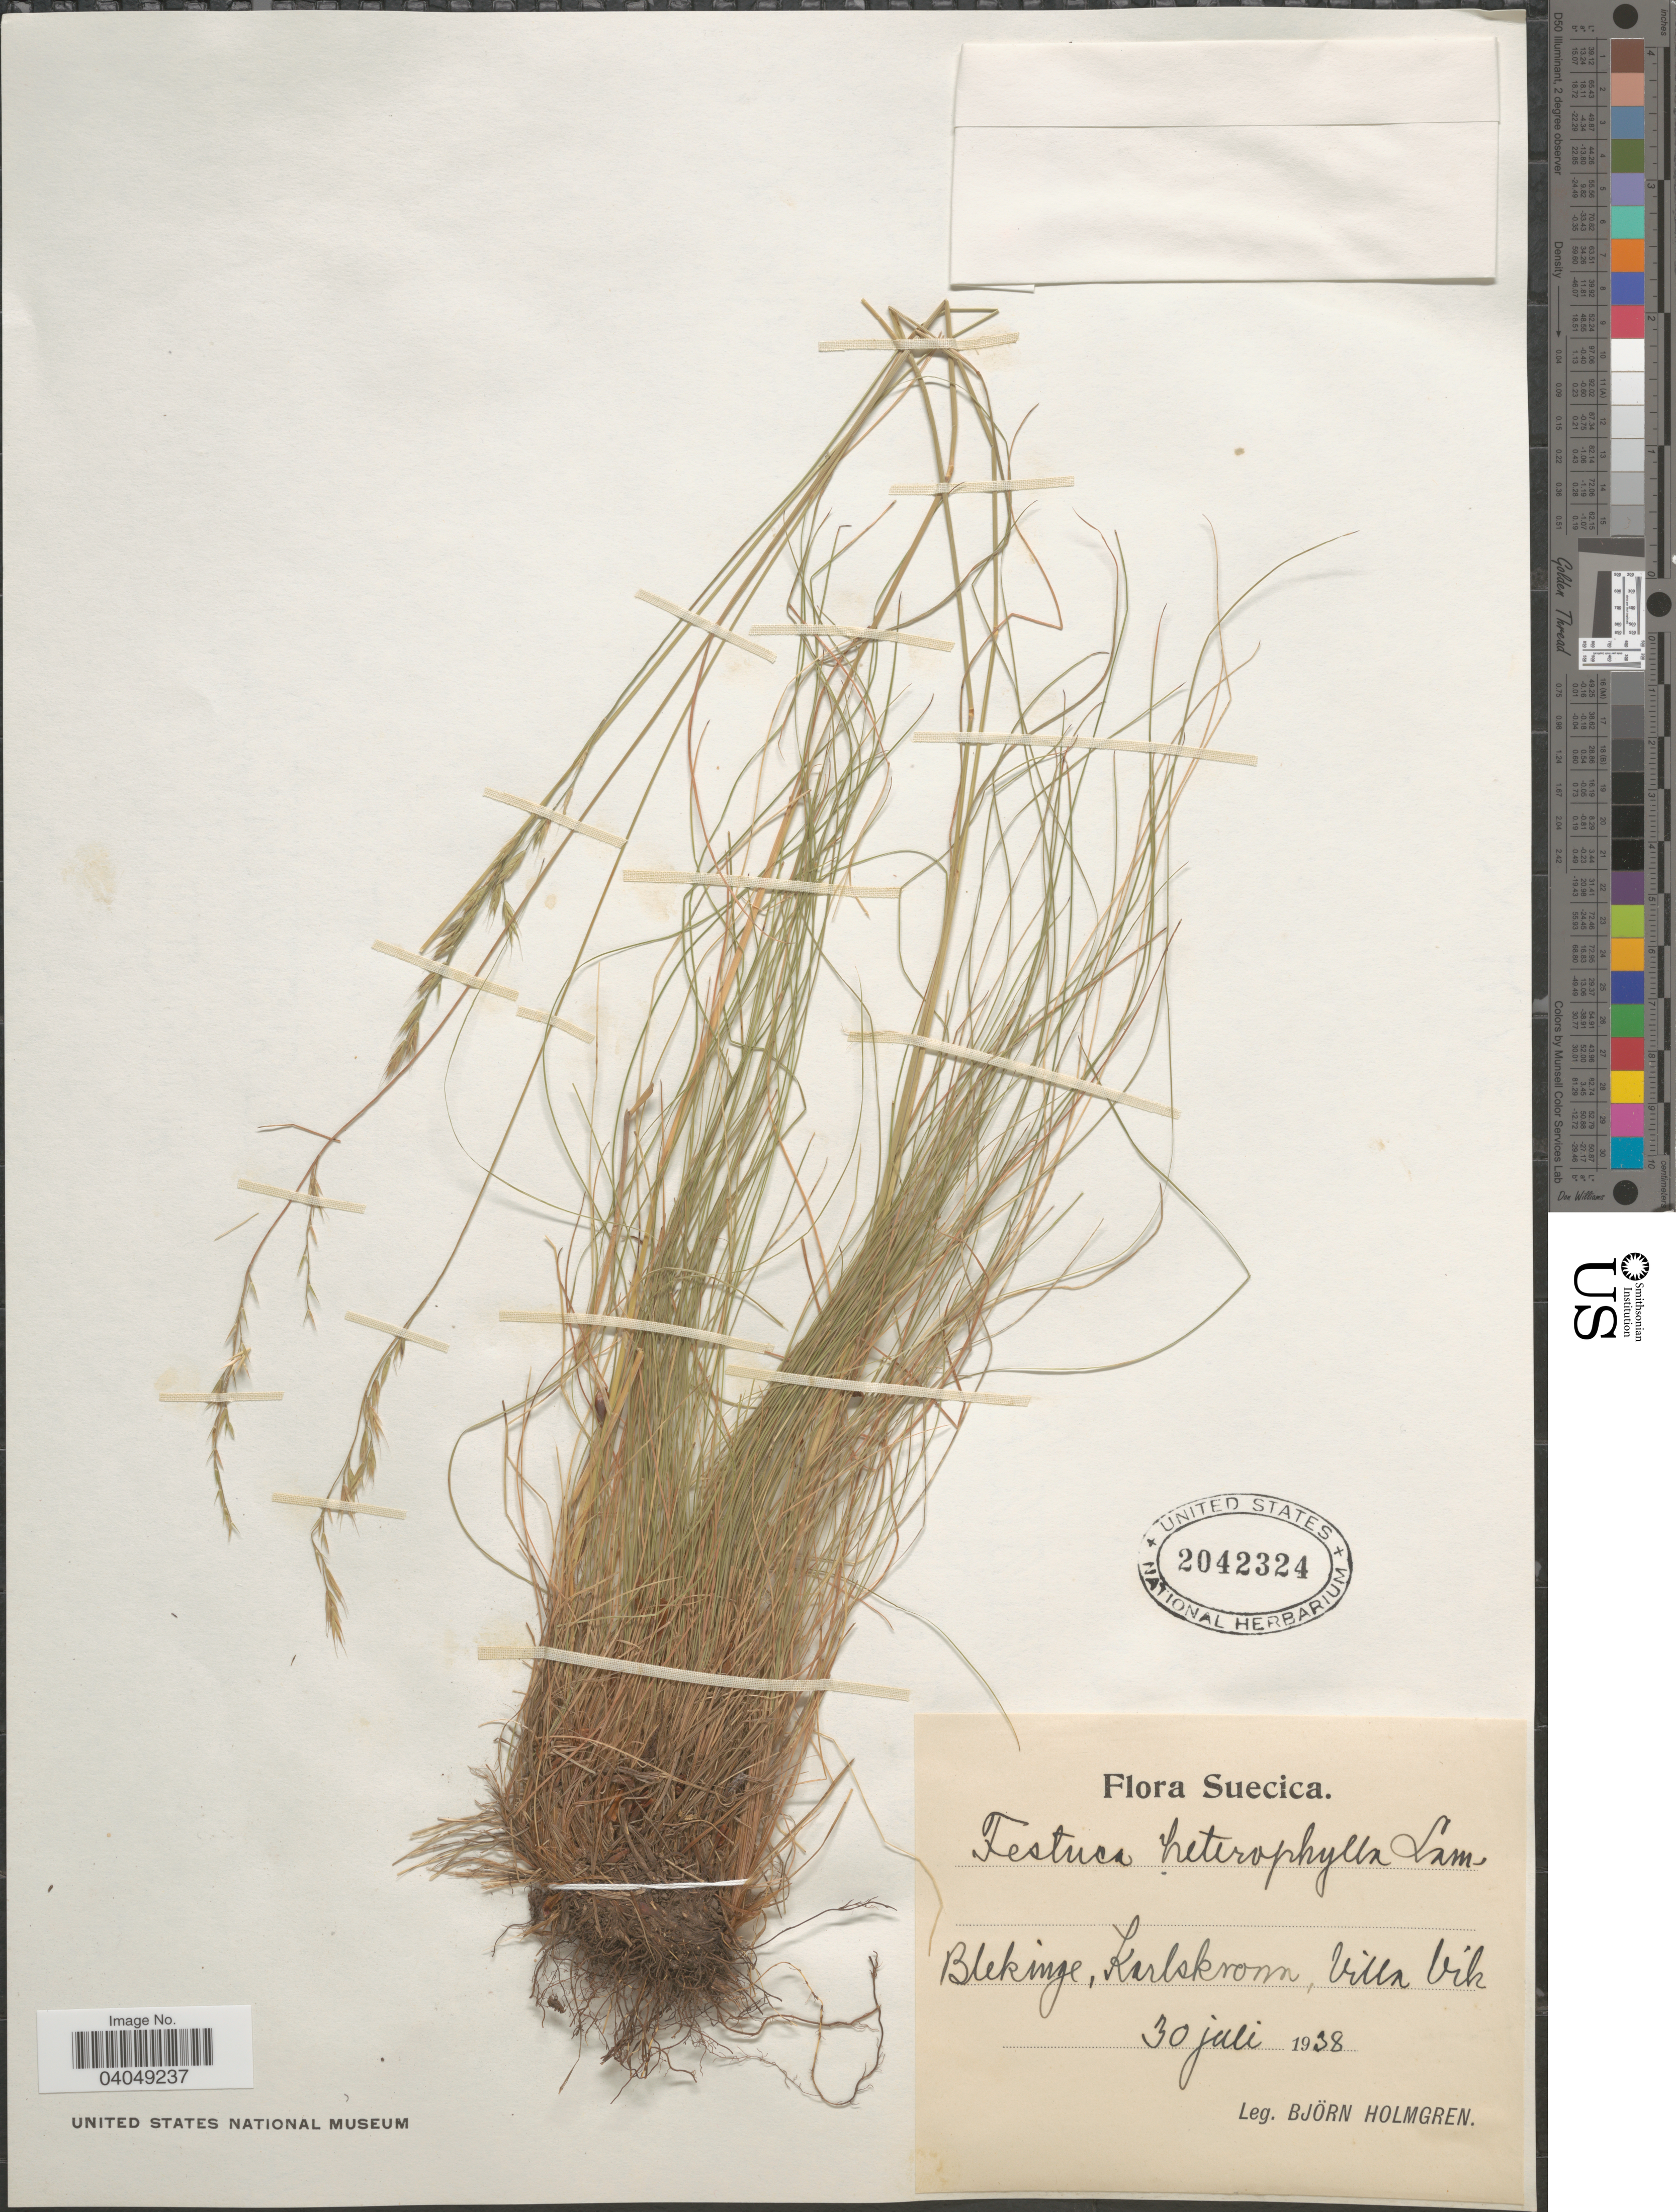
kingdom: Plantae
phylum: Tracheophyta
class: Liliopsida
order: Poales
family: Poaceae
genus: Festuca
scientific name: Festuca heterophylla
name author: Lam.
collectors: B. Holmgren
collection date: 1938-07-30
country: Sweden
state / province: Blekinge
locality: Suecica. Karlskrona, Villa Vik.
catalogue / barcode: US 2042324